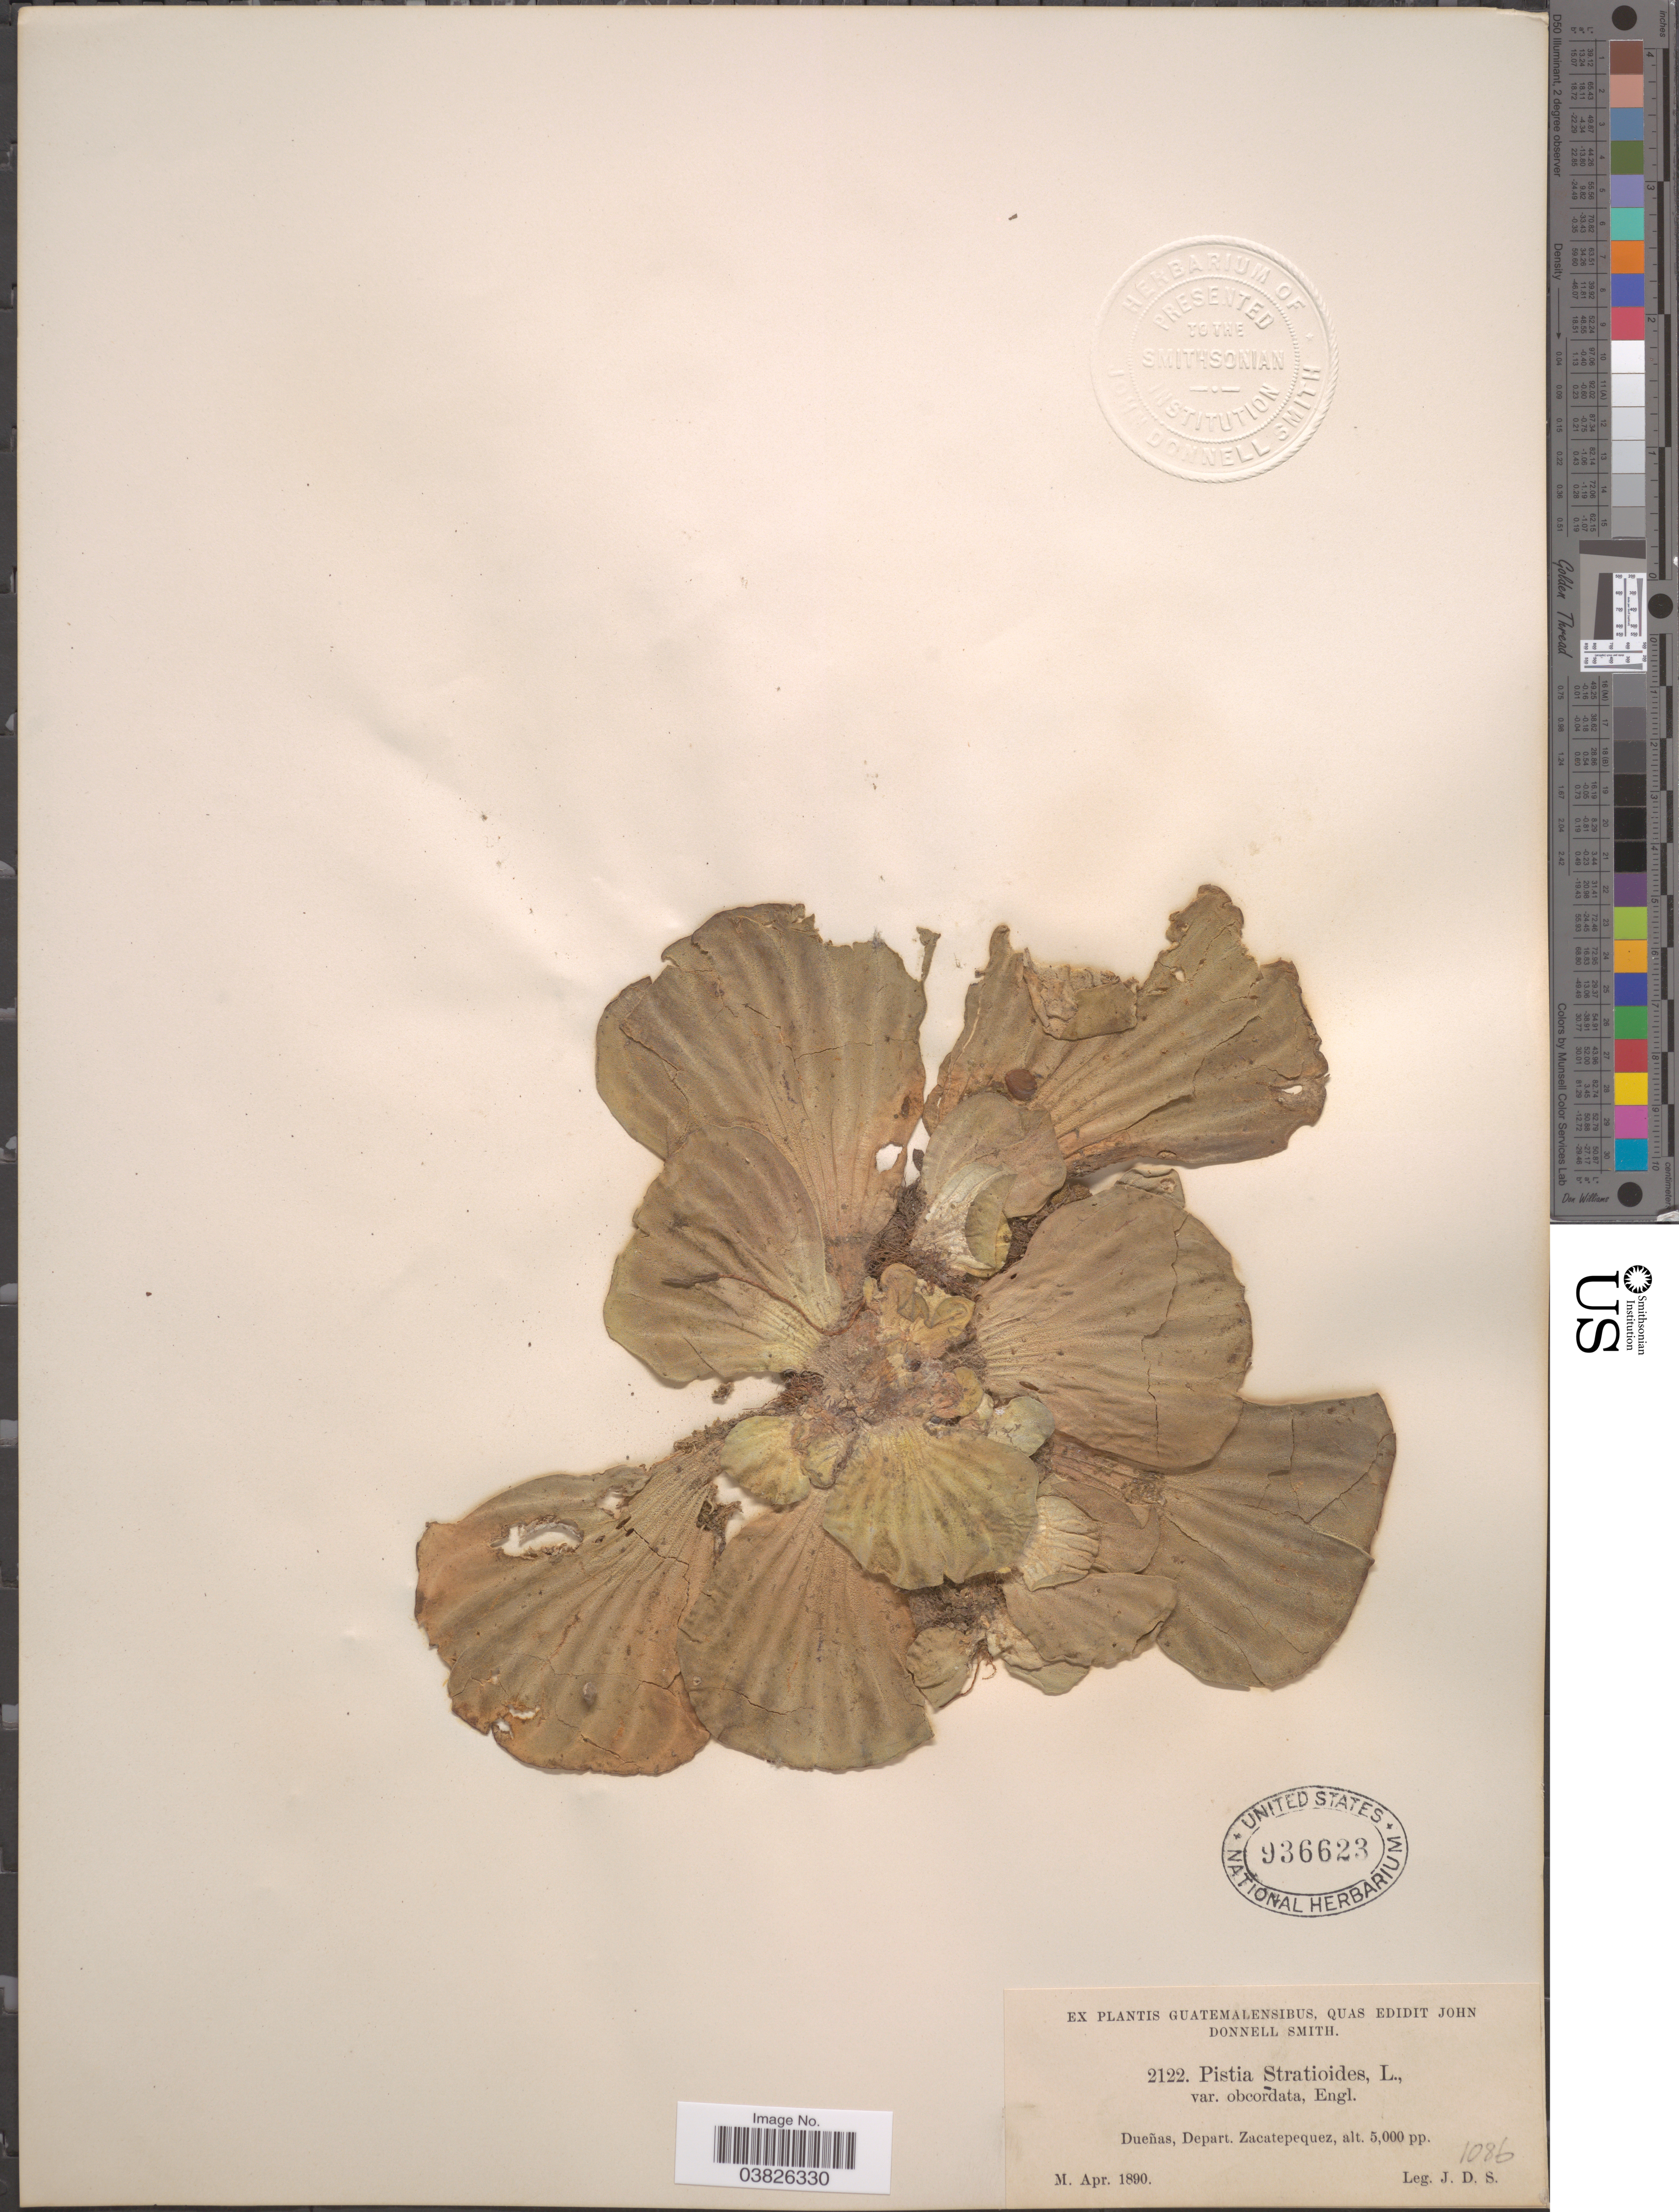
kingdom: Plantae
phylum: Tracheophyta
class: Liliopsida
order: Alismatales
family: Araceae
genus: Pistia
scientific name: Pistia stratiotes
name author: L.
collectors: J. Donnell Smith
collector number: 2122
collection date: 1890-04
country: Guatemala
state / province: Sacatepequez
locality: Dueñas, Depart. Zacatepequez.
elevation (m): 1524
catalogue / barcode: US 936623